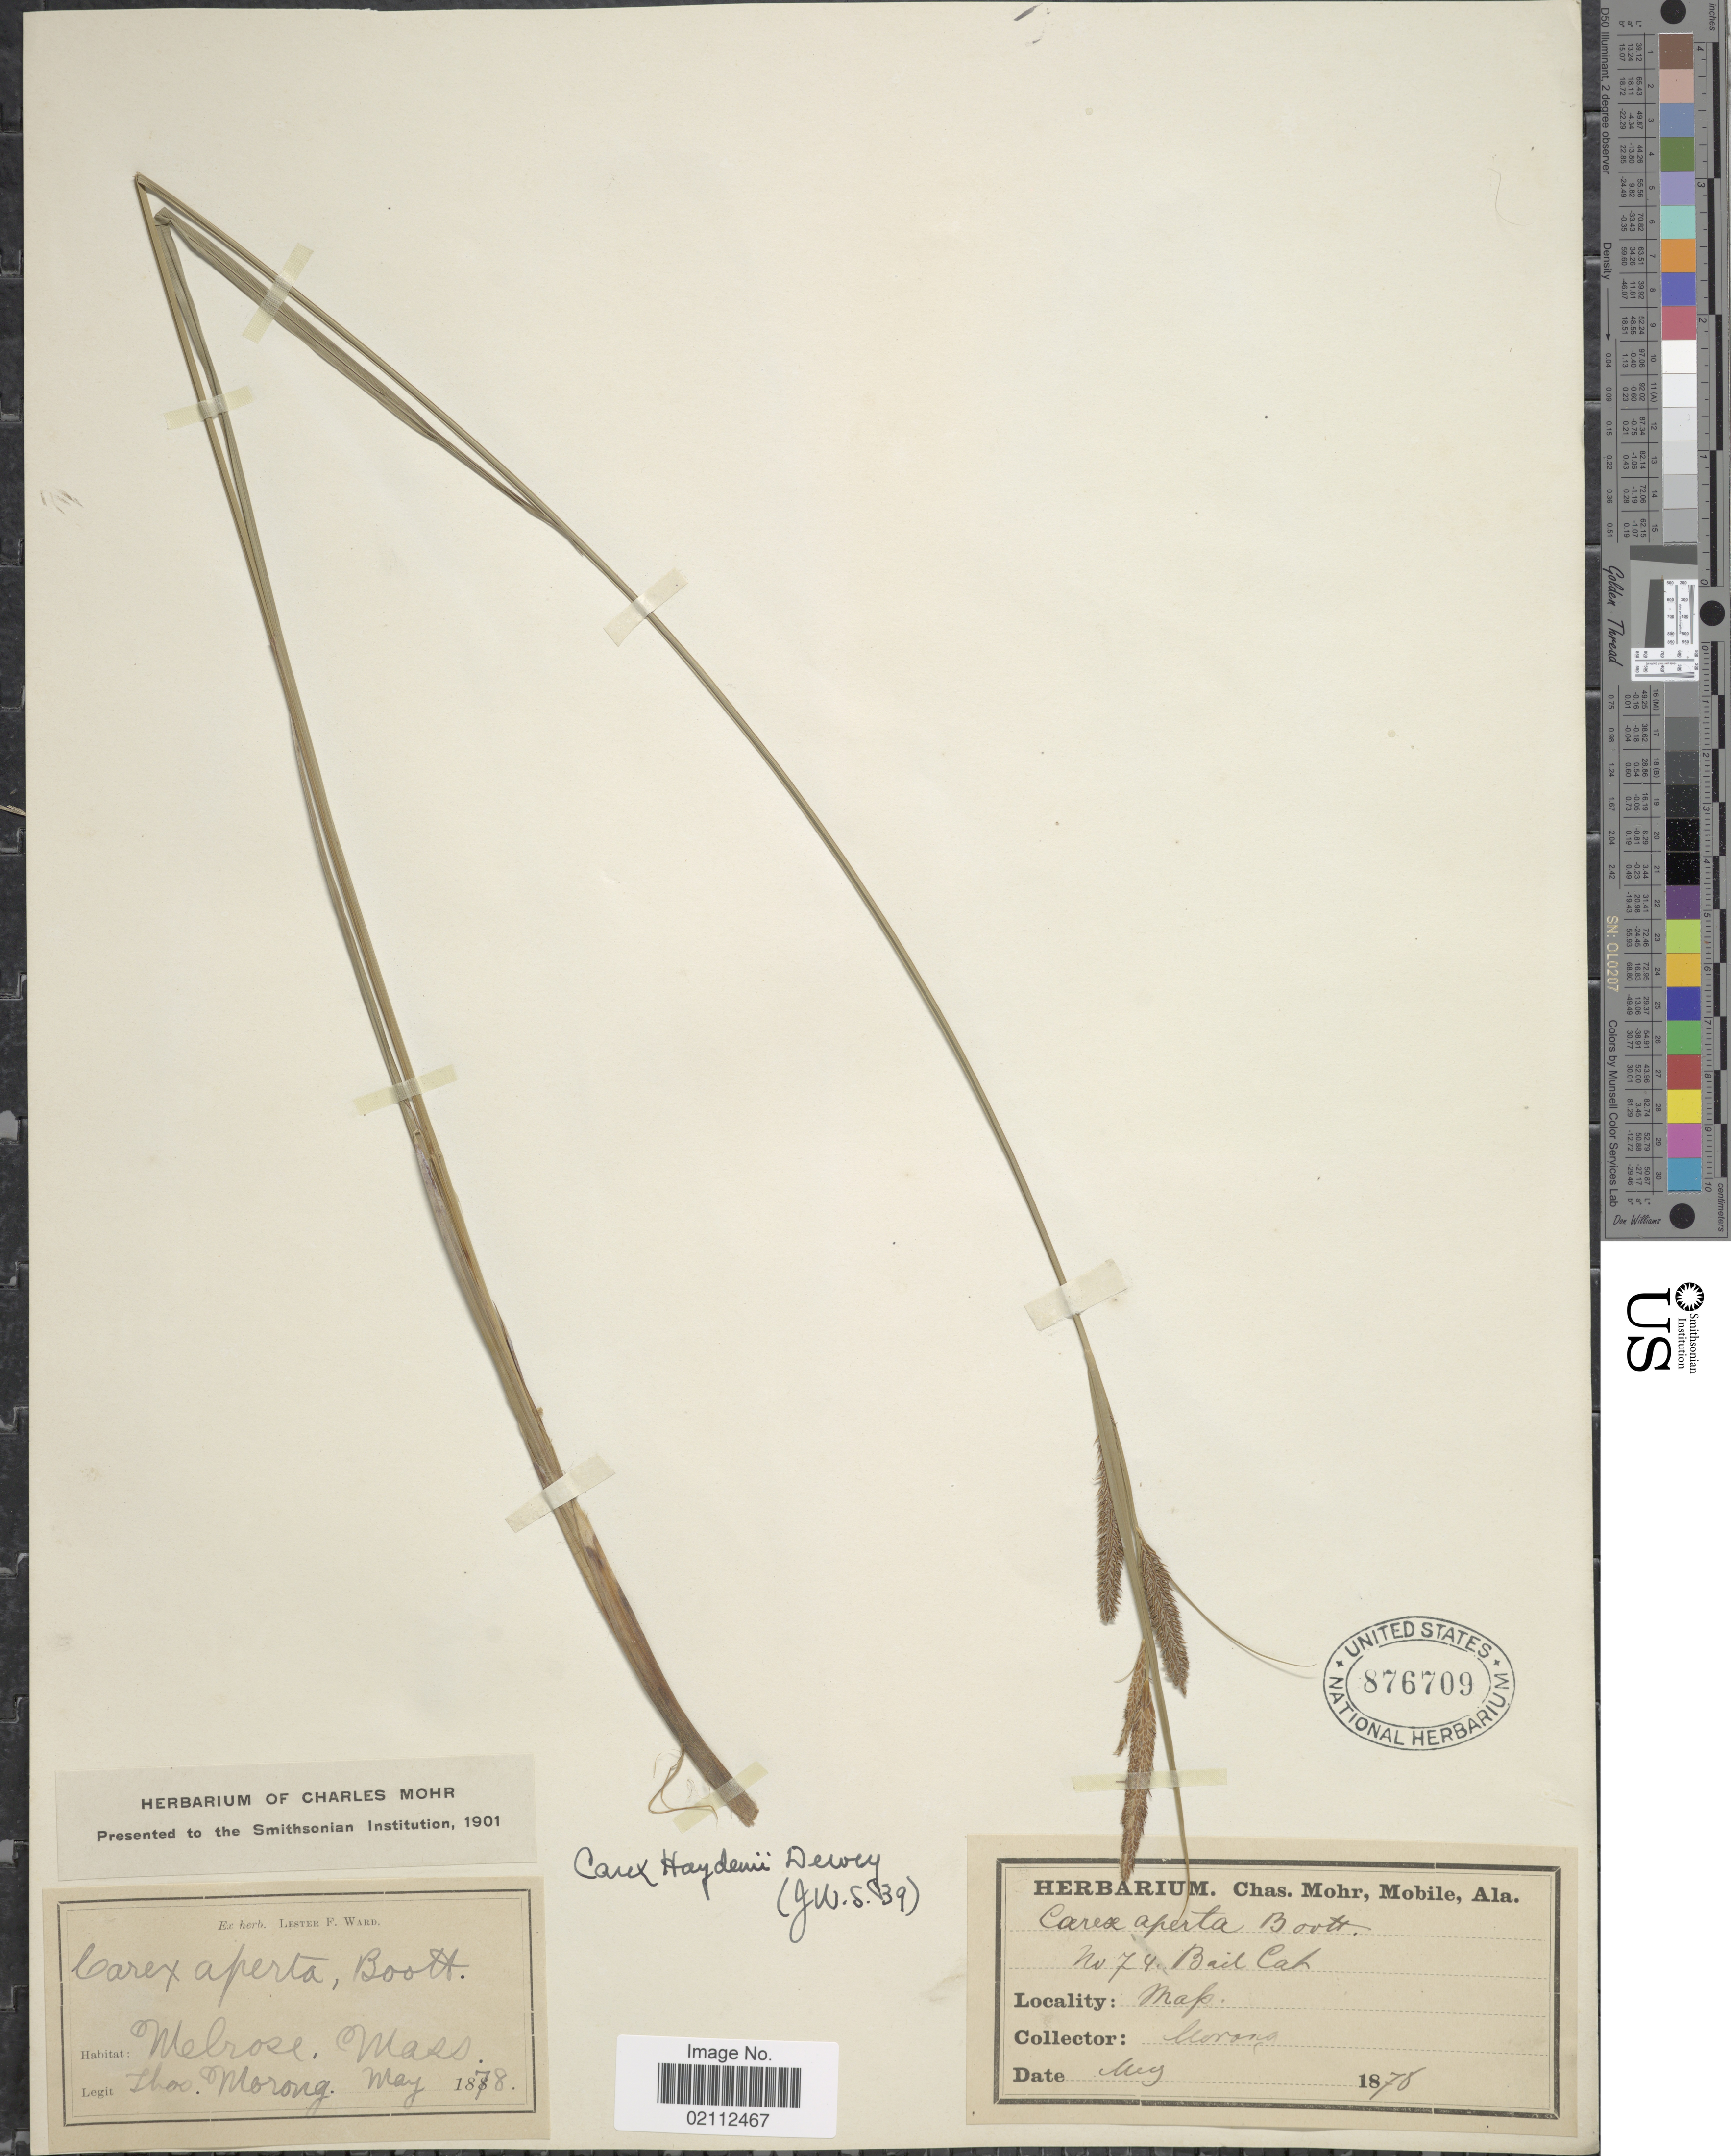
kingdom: Plantae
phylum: Tracheophyta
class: Liliopsida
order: Poales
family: Cyperaceae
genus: Carex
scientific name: Carex haydenii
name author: Dewey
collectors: ex herb. T. Morong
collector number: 74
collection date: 1878-05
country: United States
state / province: Massachusetts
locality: Melrose,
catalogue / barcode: US 876709